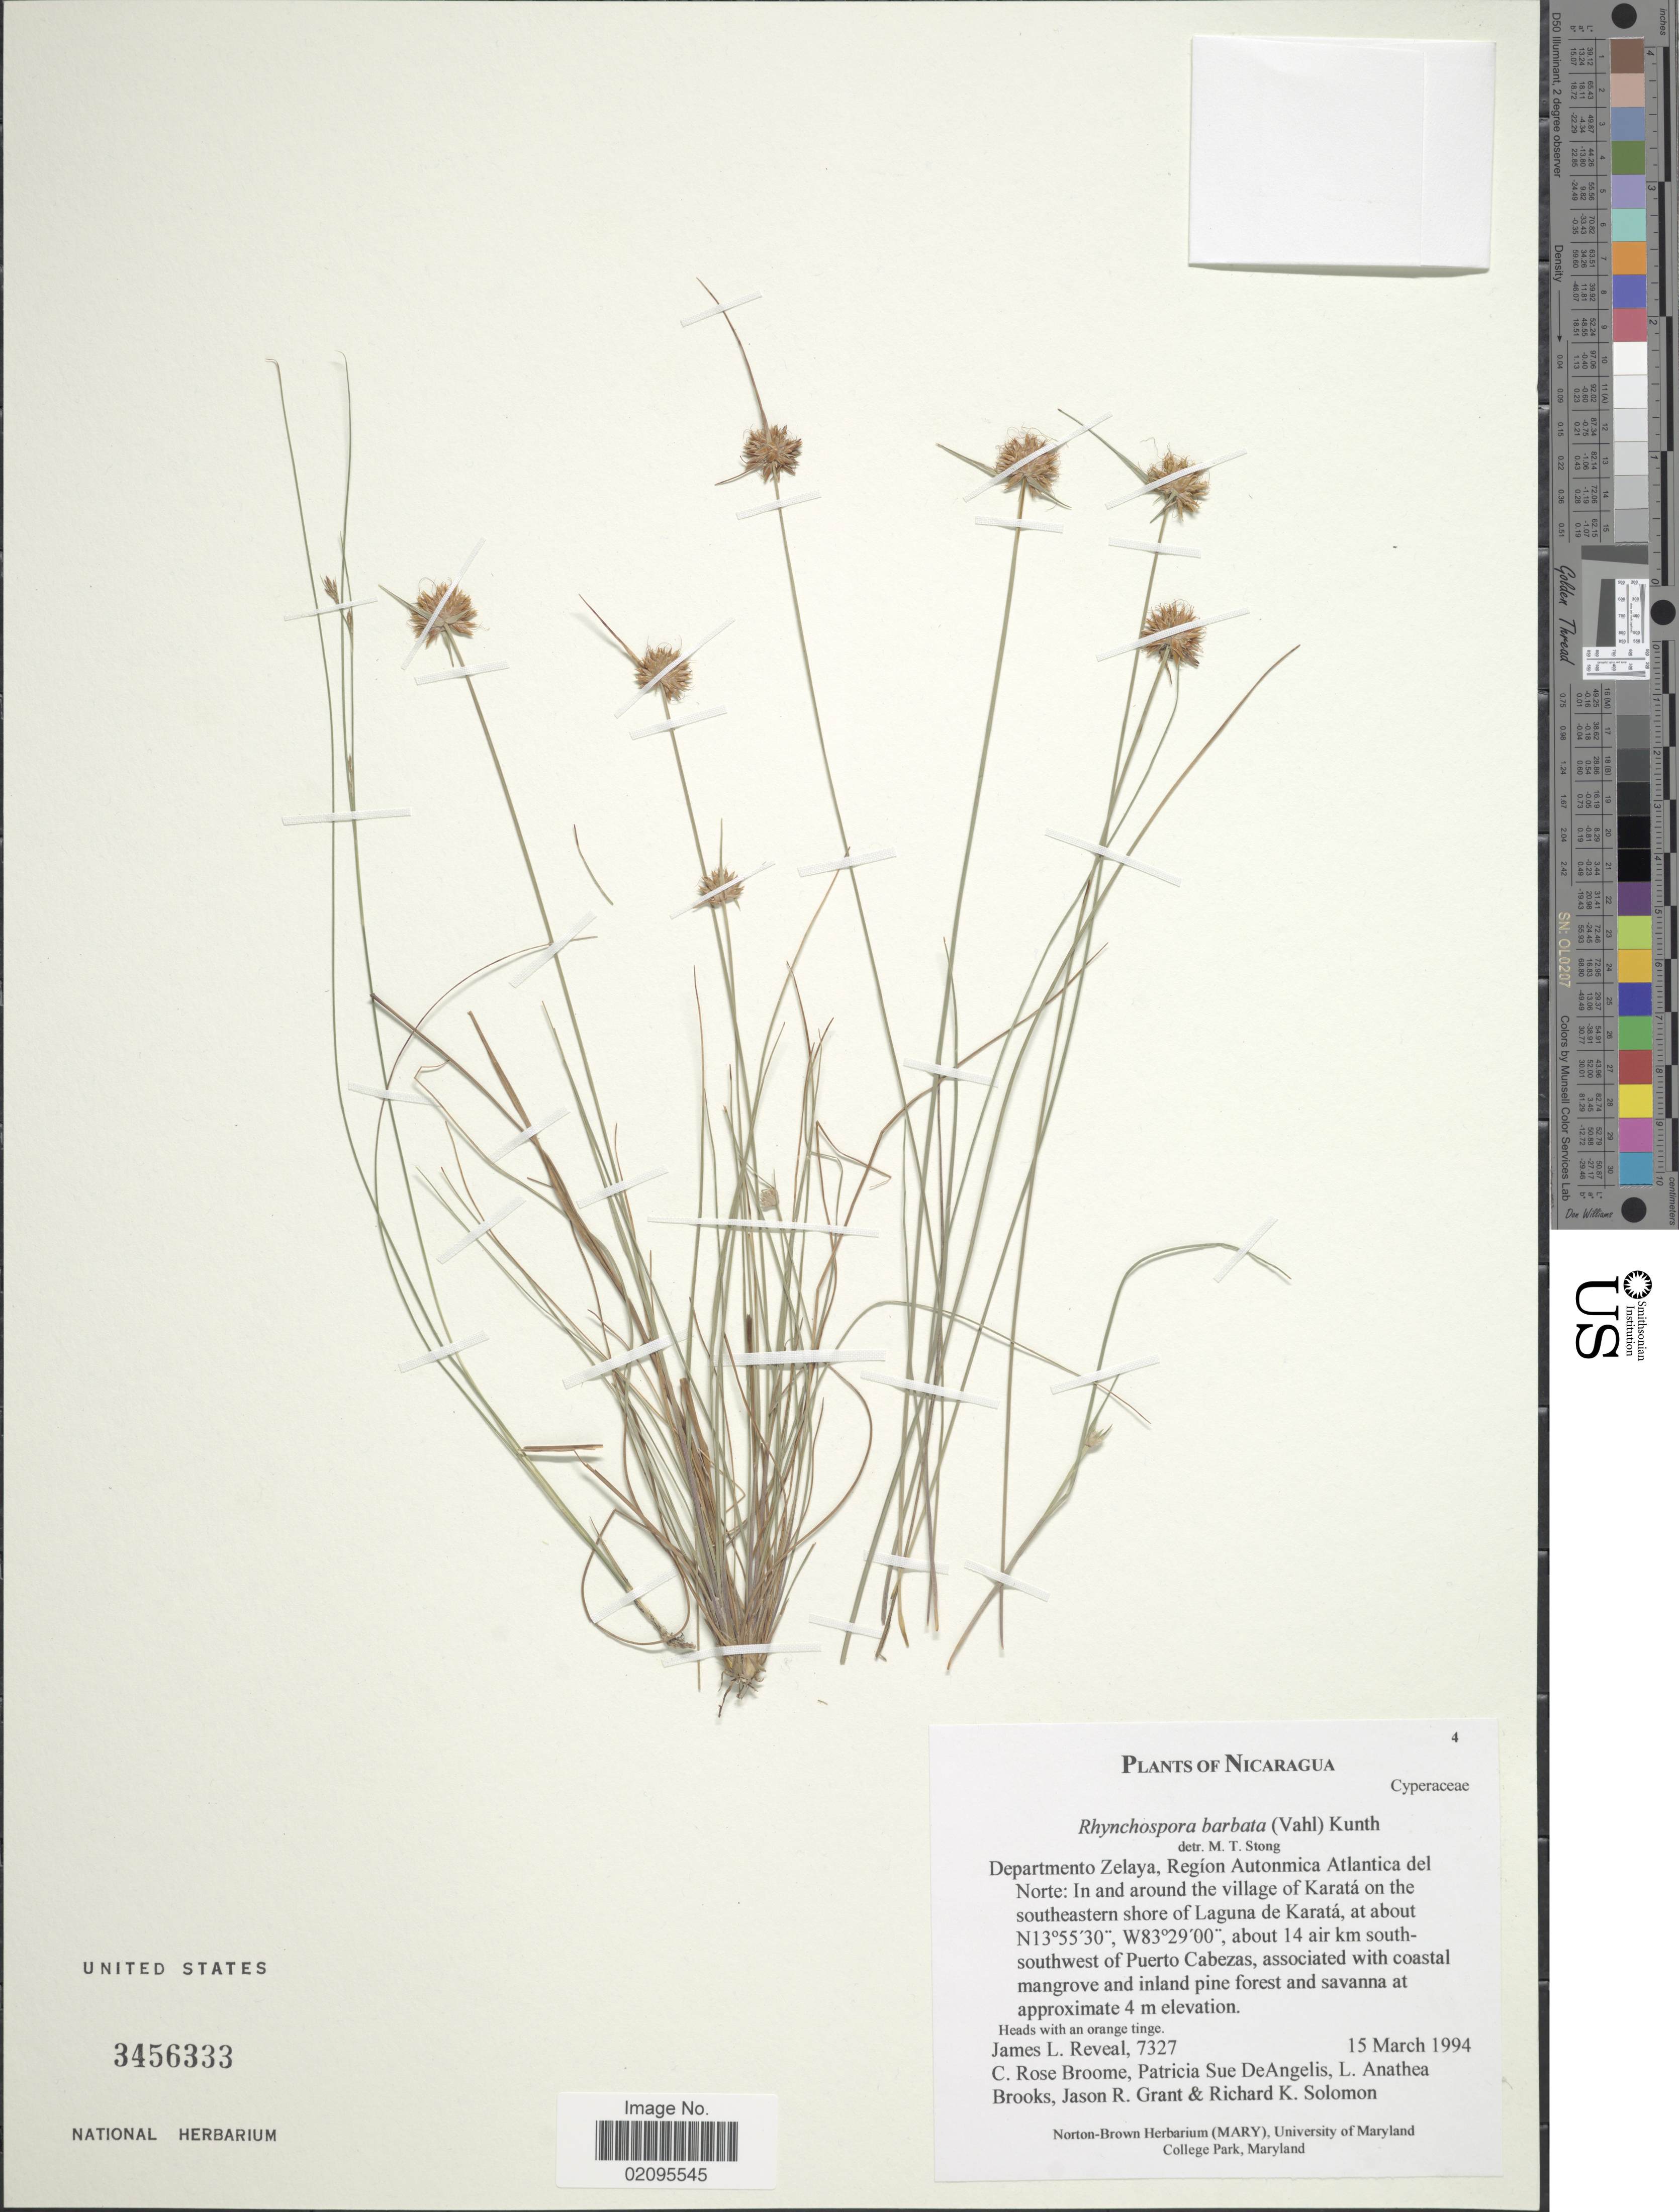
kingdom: Plantae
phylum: Tracheophyta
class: Liliopsida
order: Poales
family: Cyperaceae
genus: Rhynchospora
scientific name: Rhynchospora barbata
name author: (Vahl) Kunth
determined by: Alves, K.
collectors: J. L. Reveal, C. R. Broome, P. DeAngelis, L. Anathea & et al.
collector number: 7327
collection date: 1994-03-15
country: Nicaragua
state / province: Atlantico Norte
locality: Departmento Zelaya, Region Autonmica Atlantica del Norte: East of the village of Karata on the southeastern shore of Laguna de Karata, about 14 air km south-southwest of Puerto Cabezas.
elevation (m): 4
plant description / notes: mixed with Rhynchospora aff. sect. tenues (B)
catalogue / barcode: US 3456333